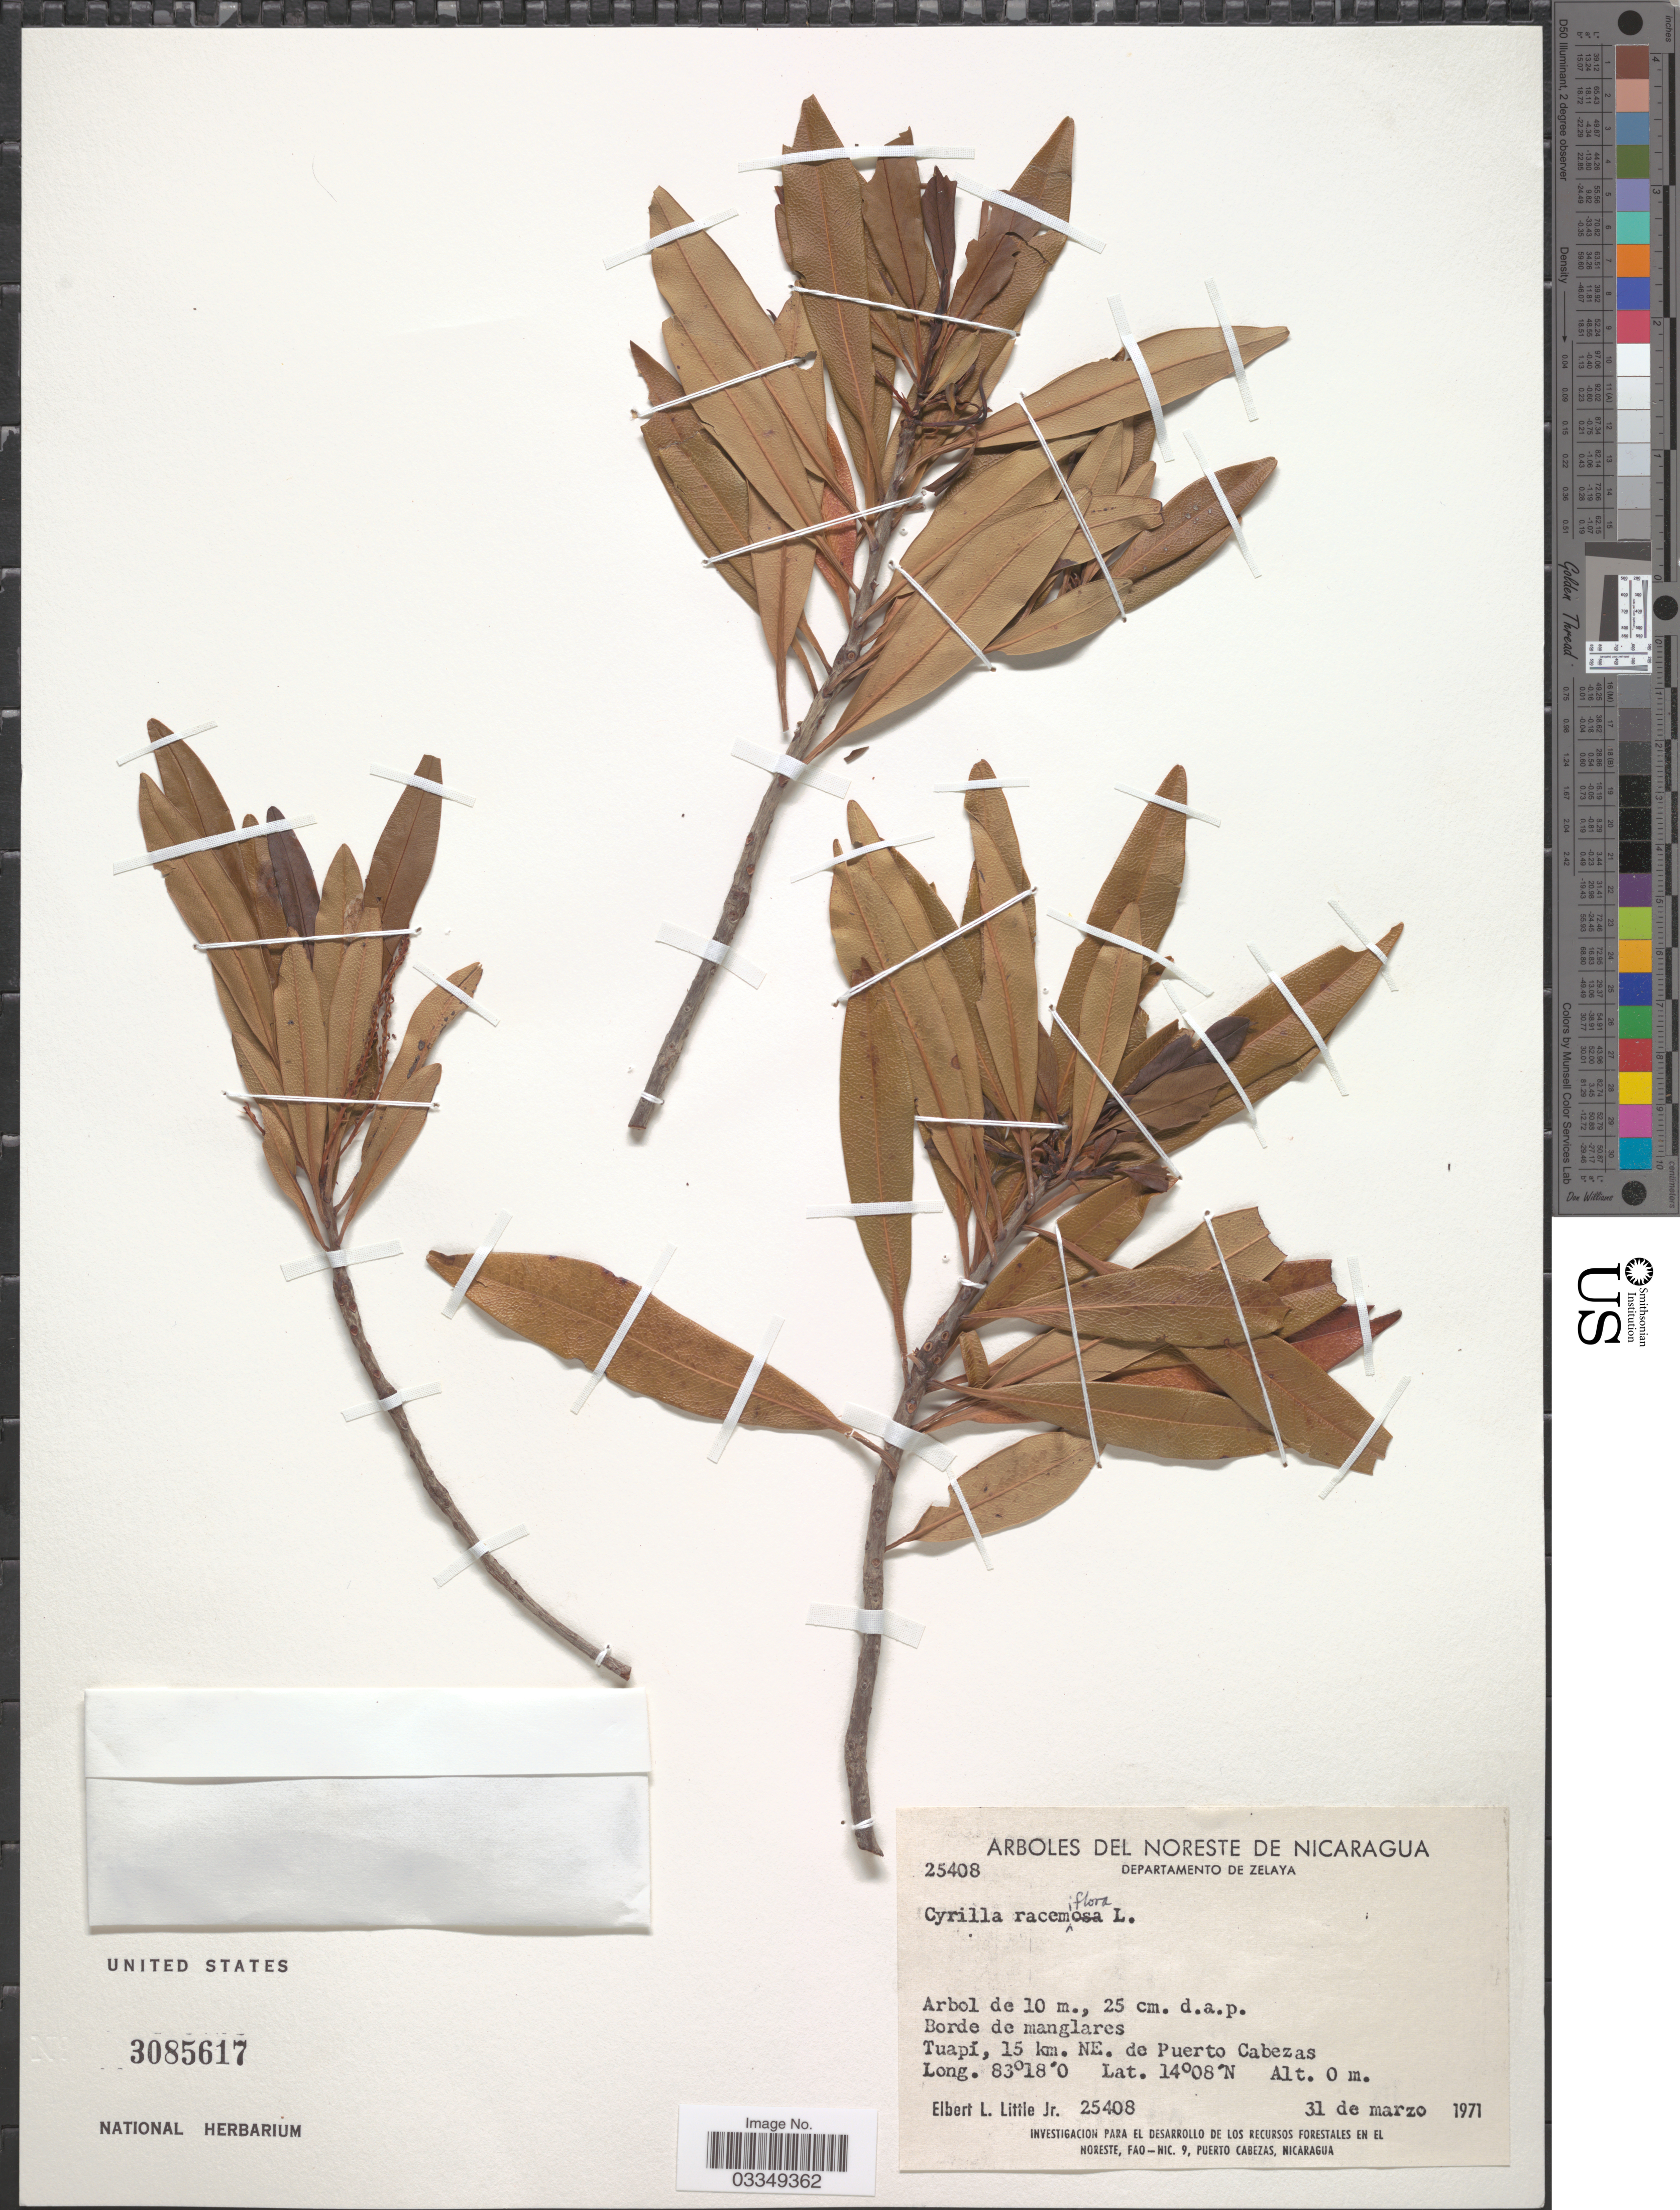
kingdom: Plantae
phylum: Tracheophyta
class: Magnoliopsida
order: Ericales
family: Cyrillaceae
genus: Cyrilla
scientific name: Cyrilla antillana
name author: Michx.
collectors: E. L. Little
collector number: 25408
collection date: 1971-03-31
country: Nicaragua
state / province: Atlántico Norte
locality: Noreste de Nicaragua. Departamento de Zelaya. Tuapí, 15 km. NE. de Puerto Cabezas.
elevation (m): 0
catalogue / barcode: US 3085617